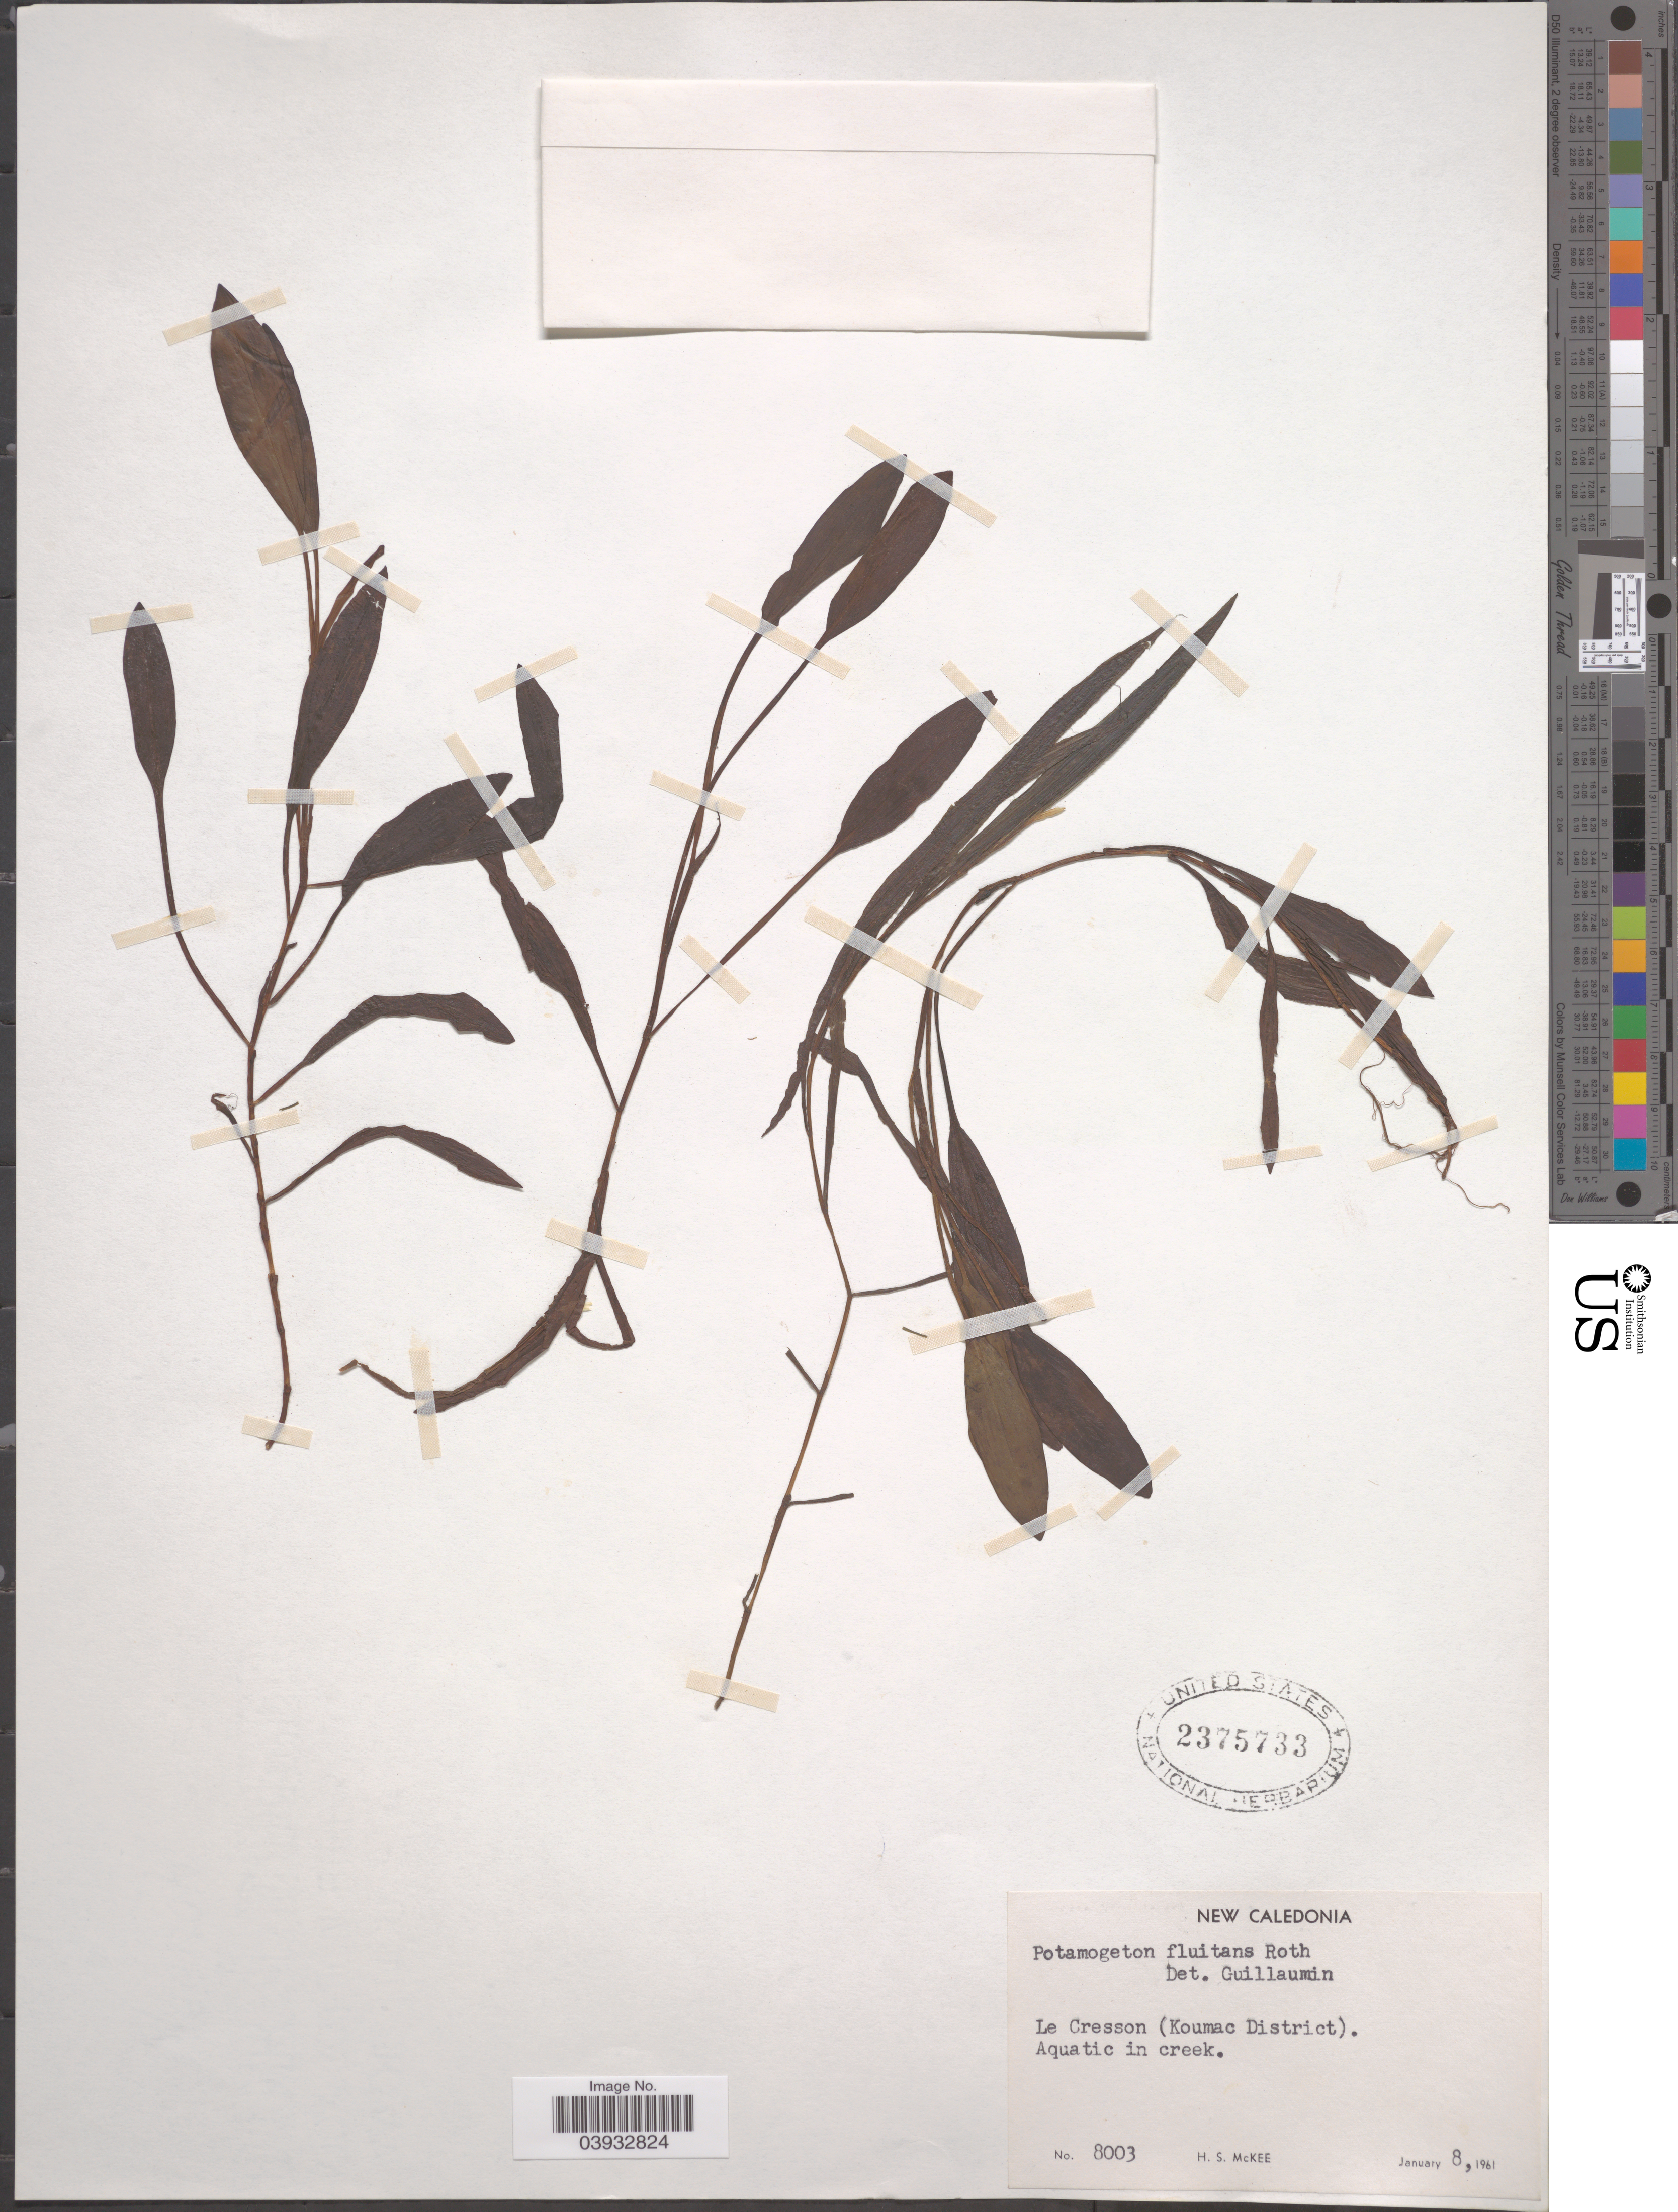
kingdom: Plantae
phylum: Tracheophyta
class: Liliopsida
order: Alismatales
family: Potamogetonaceae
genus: Potamogeton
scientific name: Potamogeton fluitans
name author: Roth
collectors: H. S. McKee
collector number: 8003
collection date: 1961-01-08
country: New Caledonia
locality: Le Cresson (Koumac District).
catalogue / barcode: US 2375733